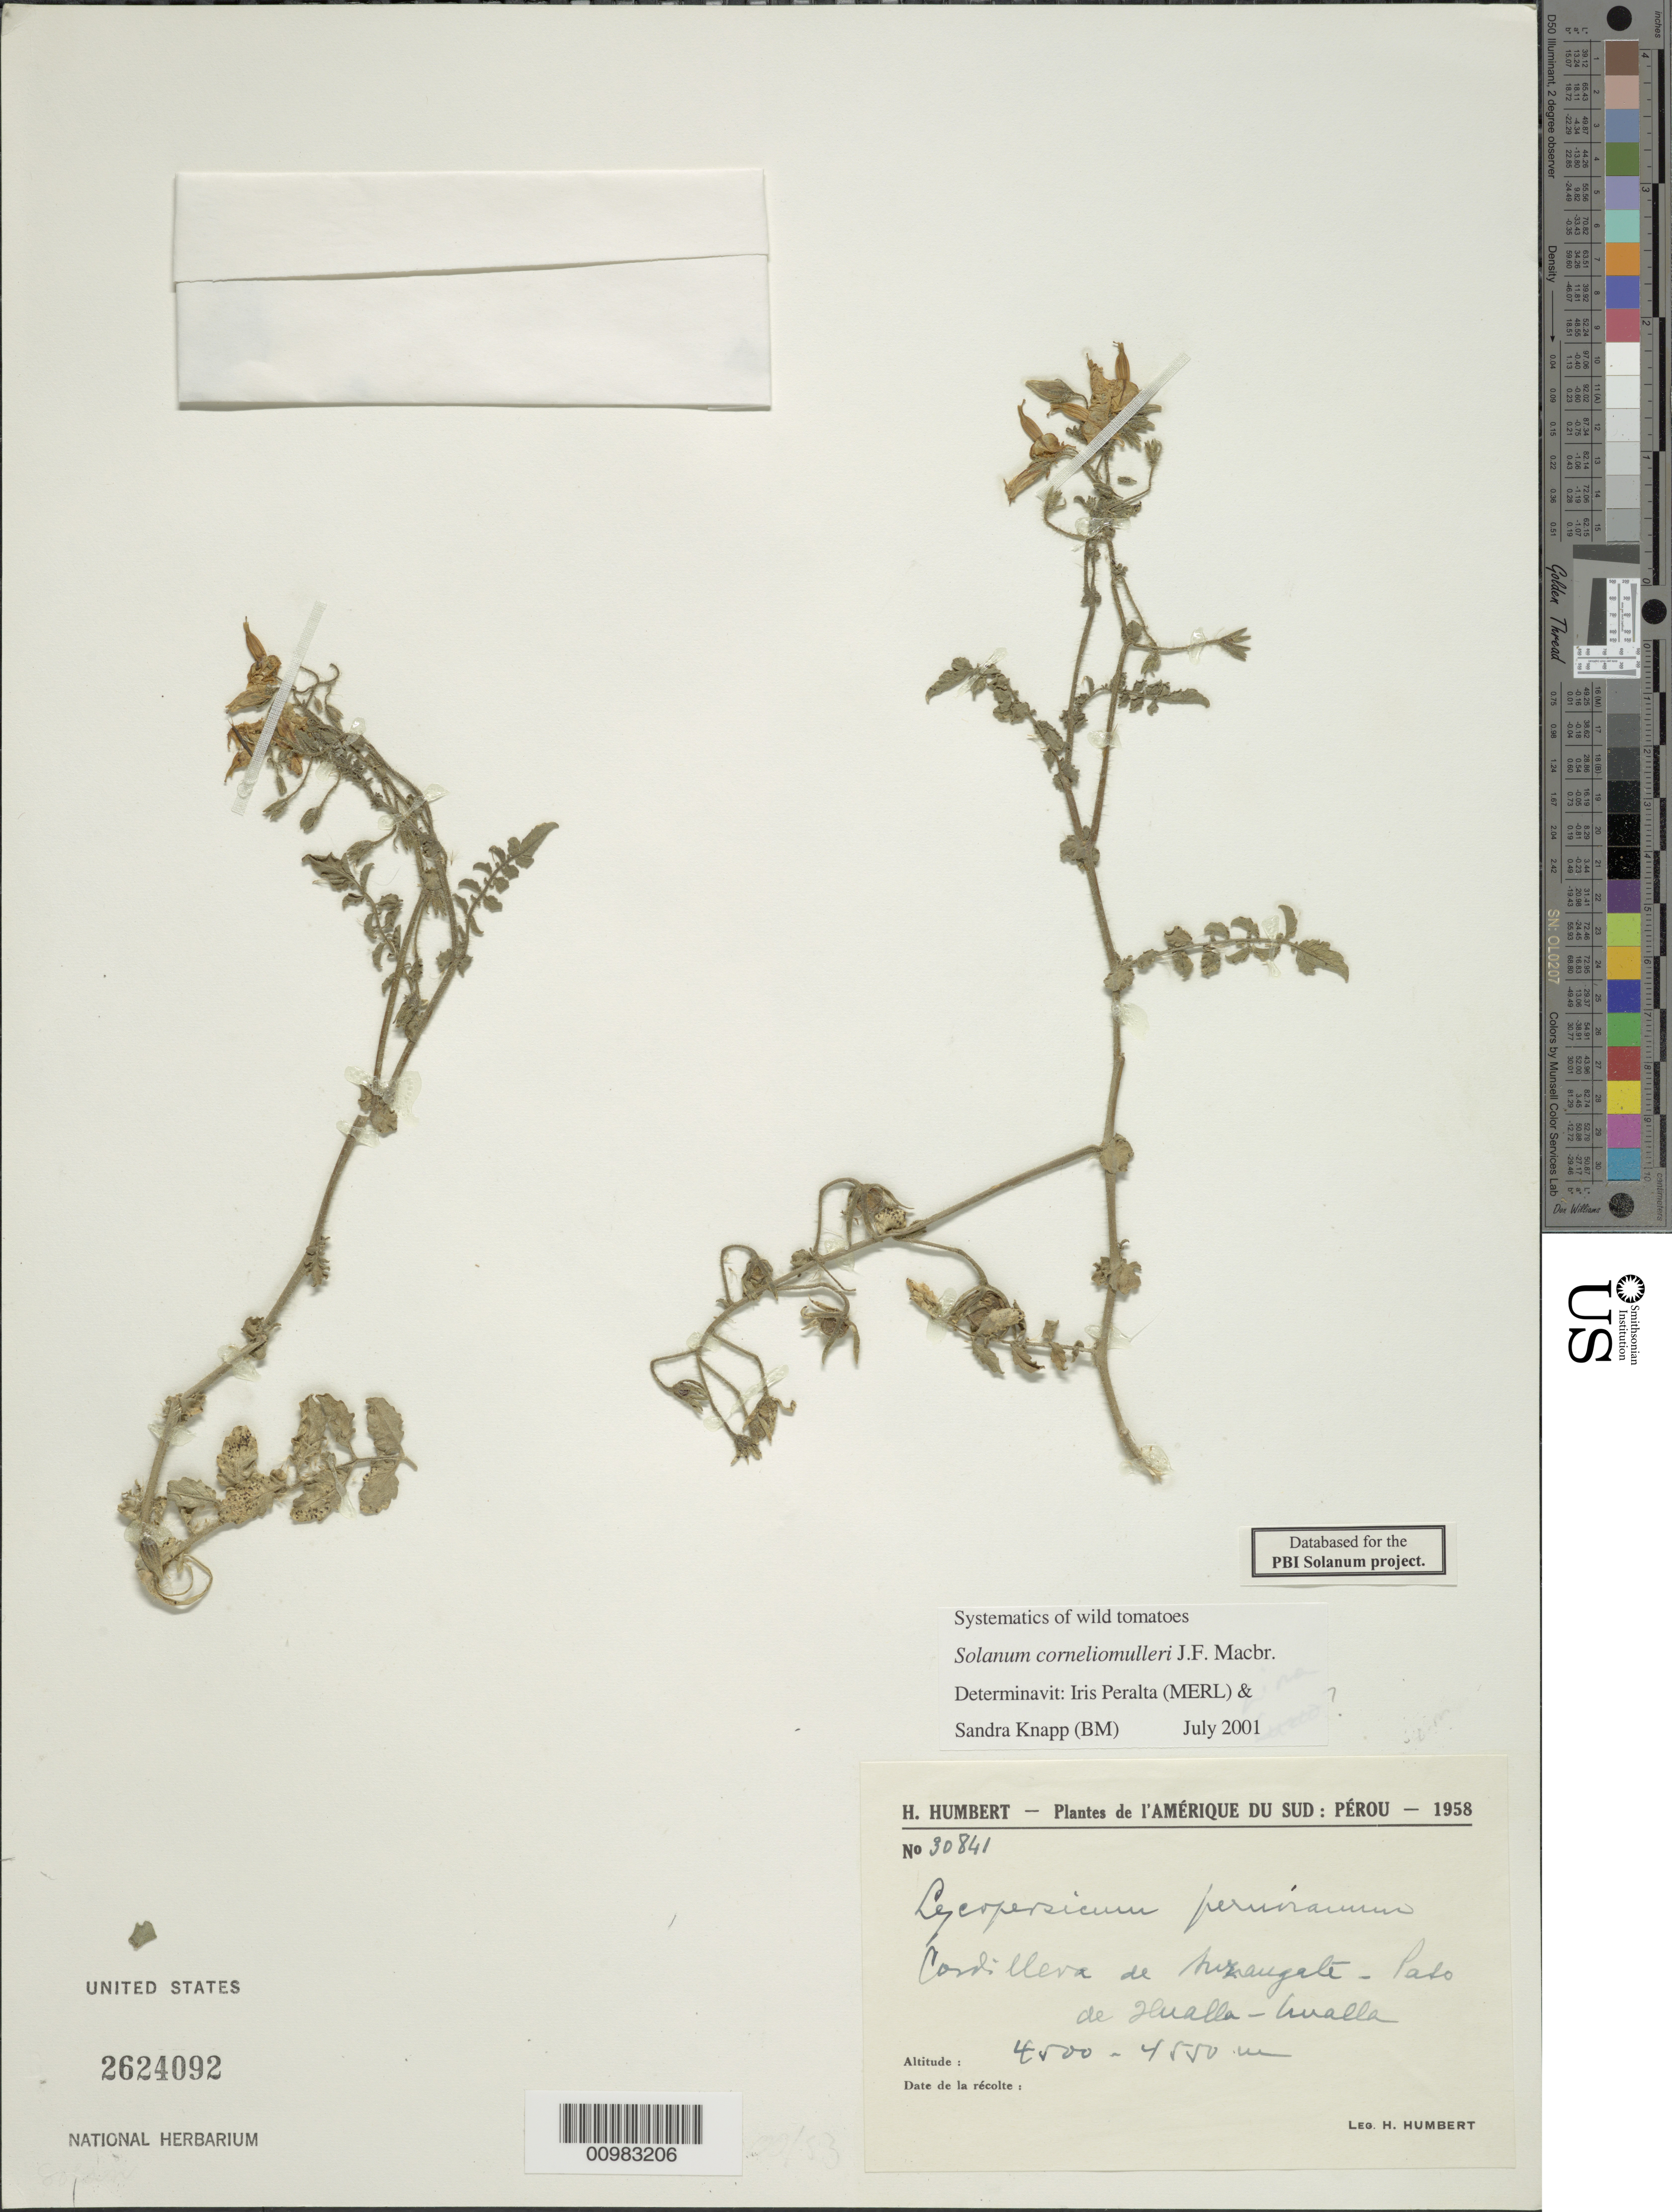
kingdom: Plantae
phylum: Tracheophyta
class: Magnoliopsida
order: Solanales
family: Solanaceae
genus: Solanum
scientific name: Solanum corneliomulleri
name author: J.F. Macbr.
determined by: Peralta, Iris E.; Knapp, S. D.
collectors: H. Humbert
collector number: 30841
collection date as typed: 1958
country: Peru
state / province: Lima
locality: Cordillera de Nizaugate, paso de Hualla-hualla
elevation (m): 4500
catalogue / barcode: US 2624092